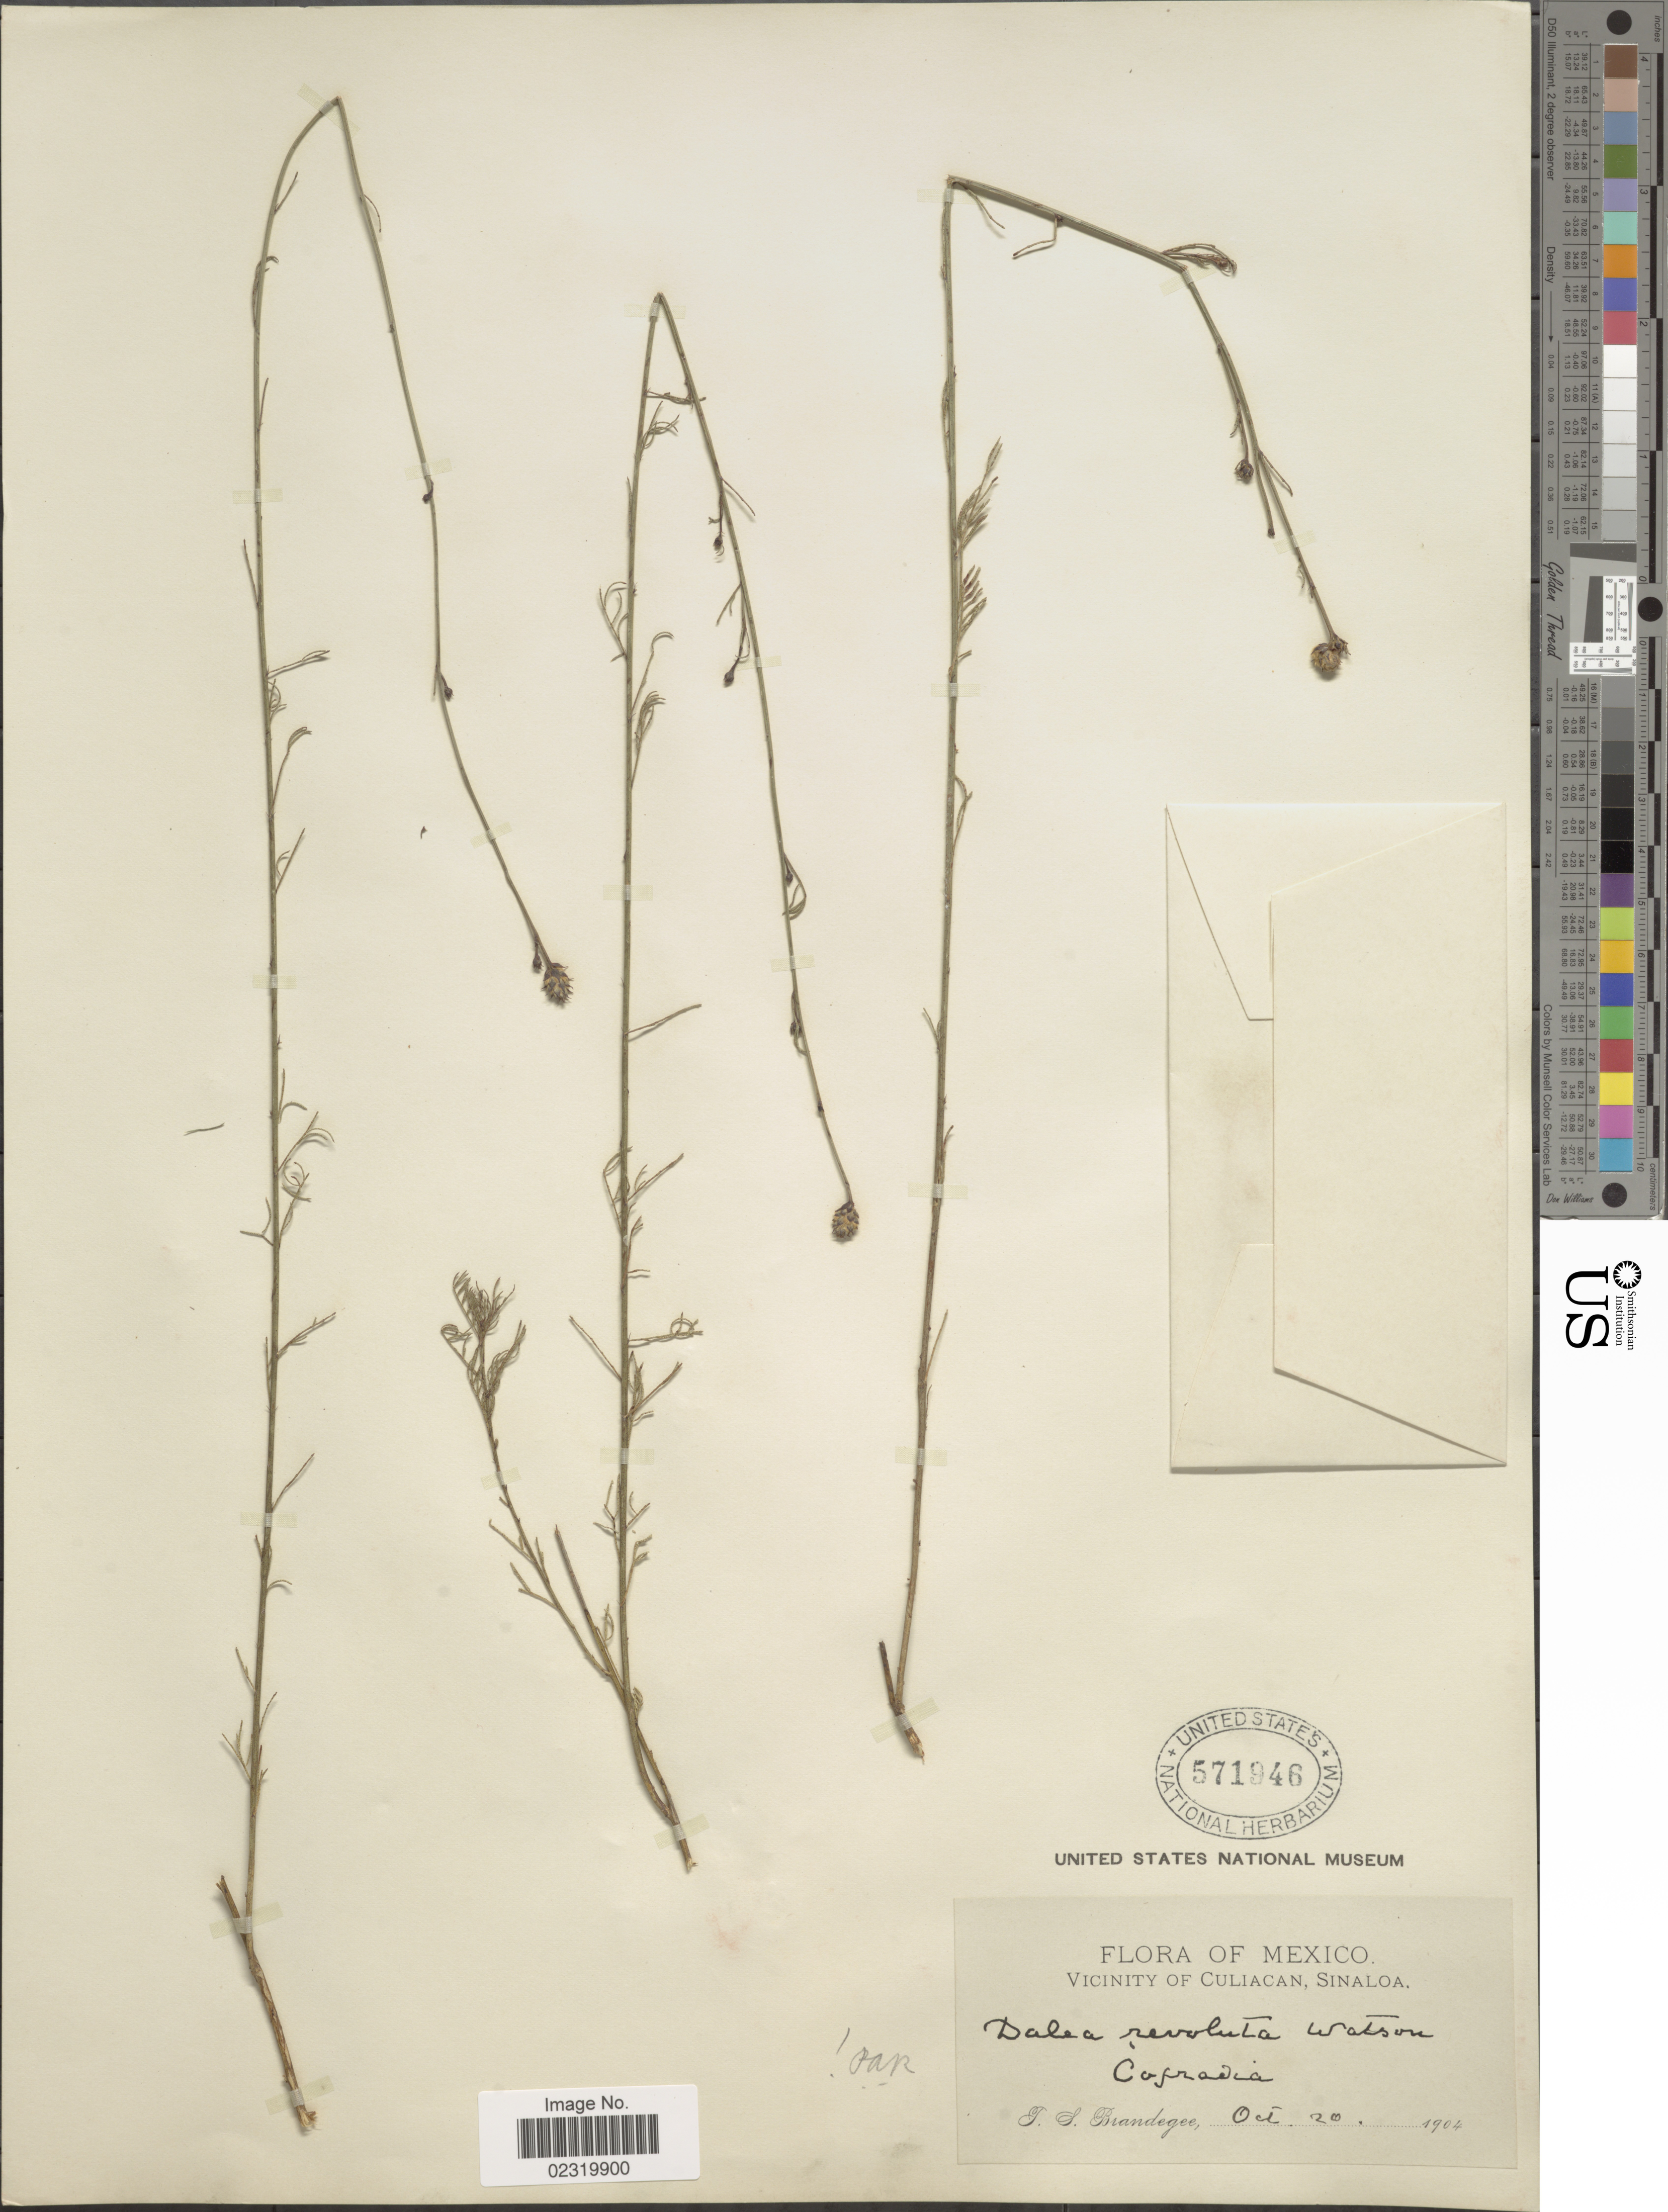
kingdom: Plantae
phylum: Tracheophyta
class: Magnoliopsida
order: Fabales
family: Fabaceae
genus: Dalea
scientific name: Dalea revoluta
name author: S. Watson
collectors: T. S. Brandegee (herbarium)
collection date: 1904-10-20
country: Mexico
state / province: Sinaloa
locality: Vicinity of Culiacan. Cafradia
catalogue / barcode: US 571946